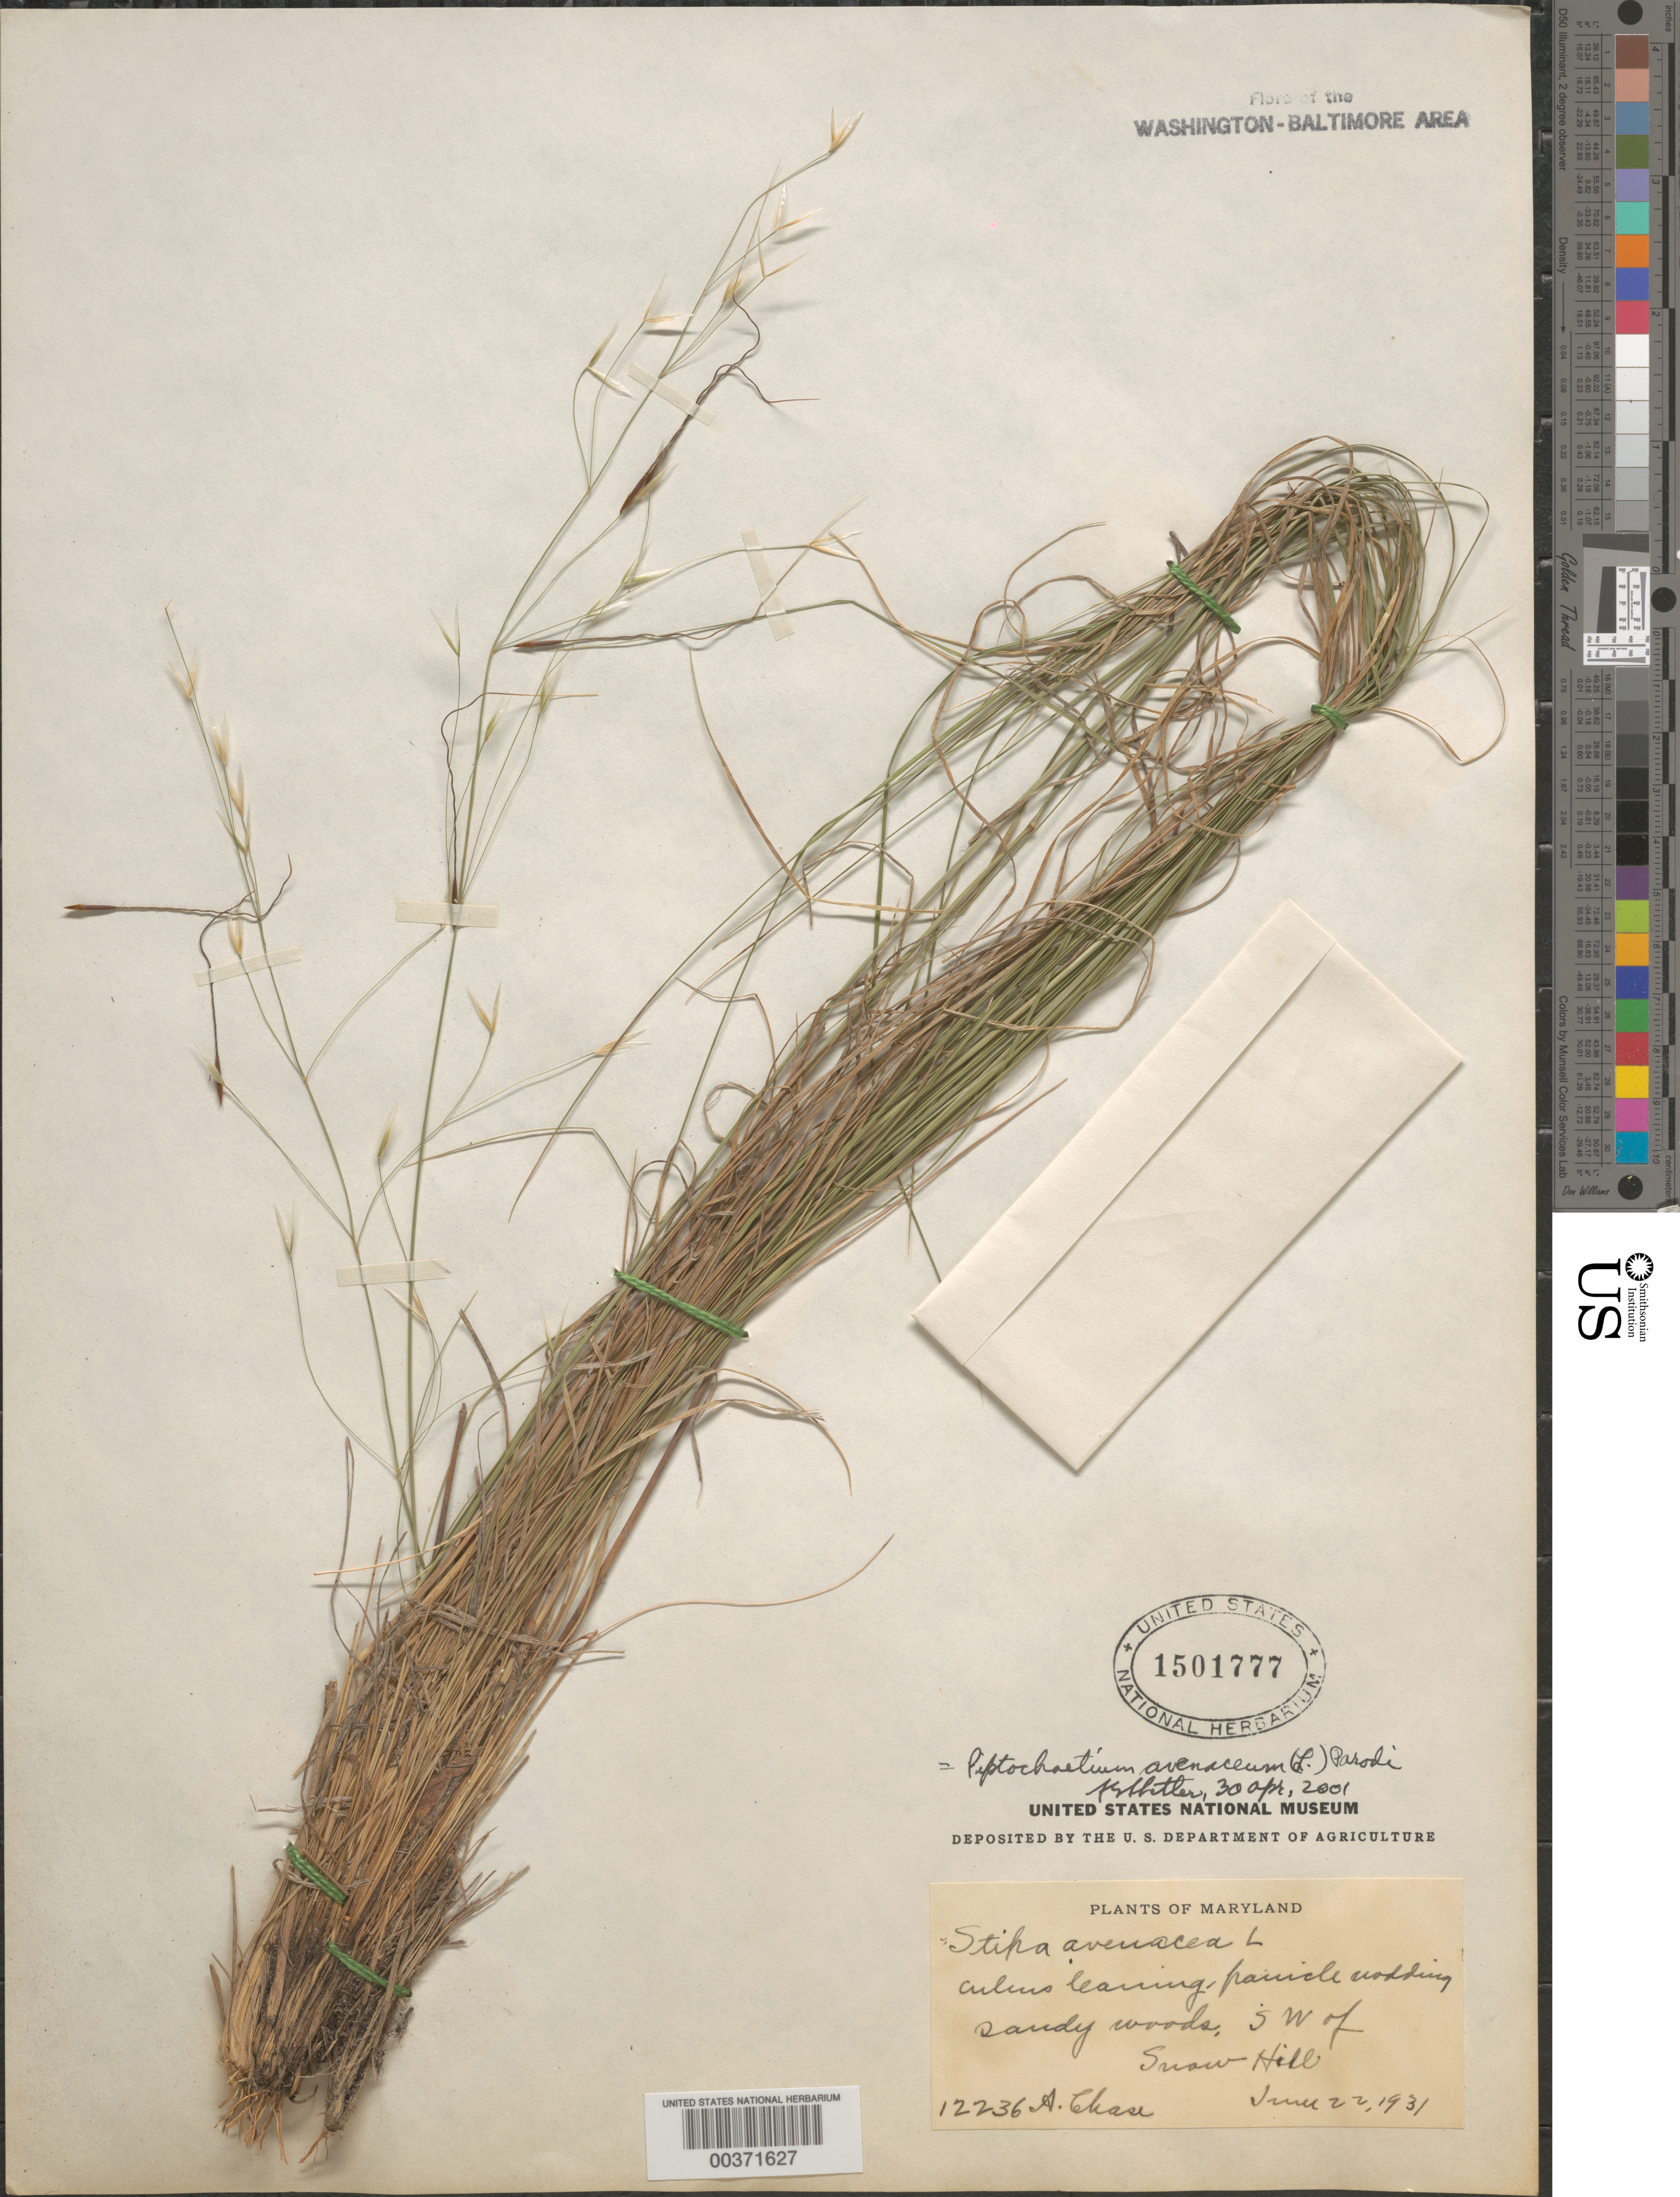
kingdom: Plantae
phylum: Tracheophyta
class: Liliopsida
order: Poales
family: Poaceae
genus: Piptochaetium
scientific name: Piptochaetium avenaceum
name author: (L.) Parodi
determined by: Shetler, Stanwyn G., (US), NMNH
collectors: A. Chase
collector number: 12236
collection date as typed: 22 Jun 1931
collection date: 1931-06-22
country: United States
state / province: Maryland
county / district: Worcester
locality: Snow Hill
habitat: Sandy woods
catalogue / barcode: US 1501777